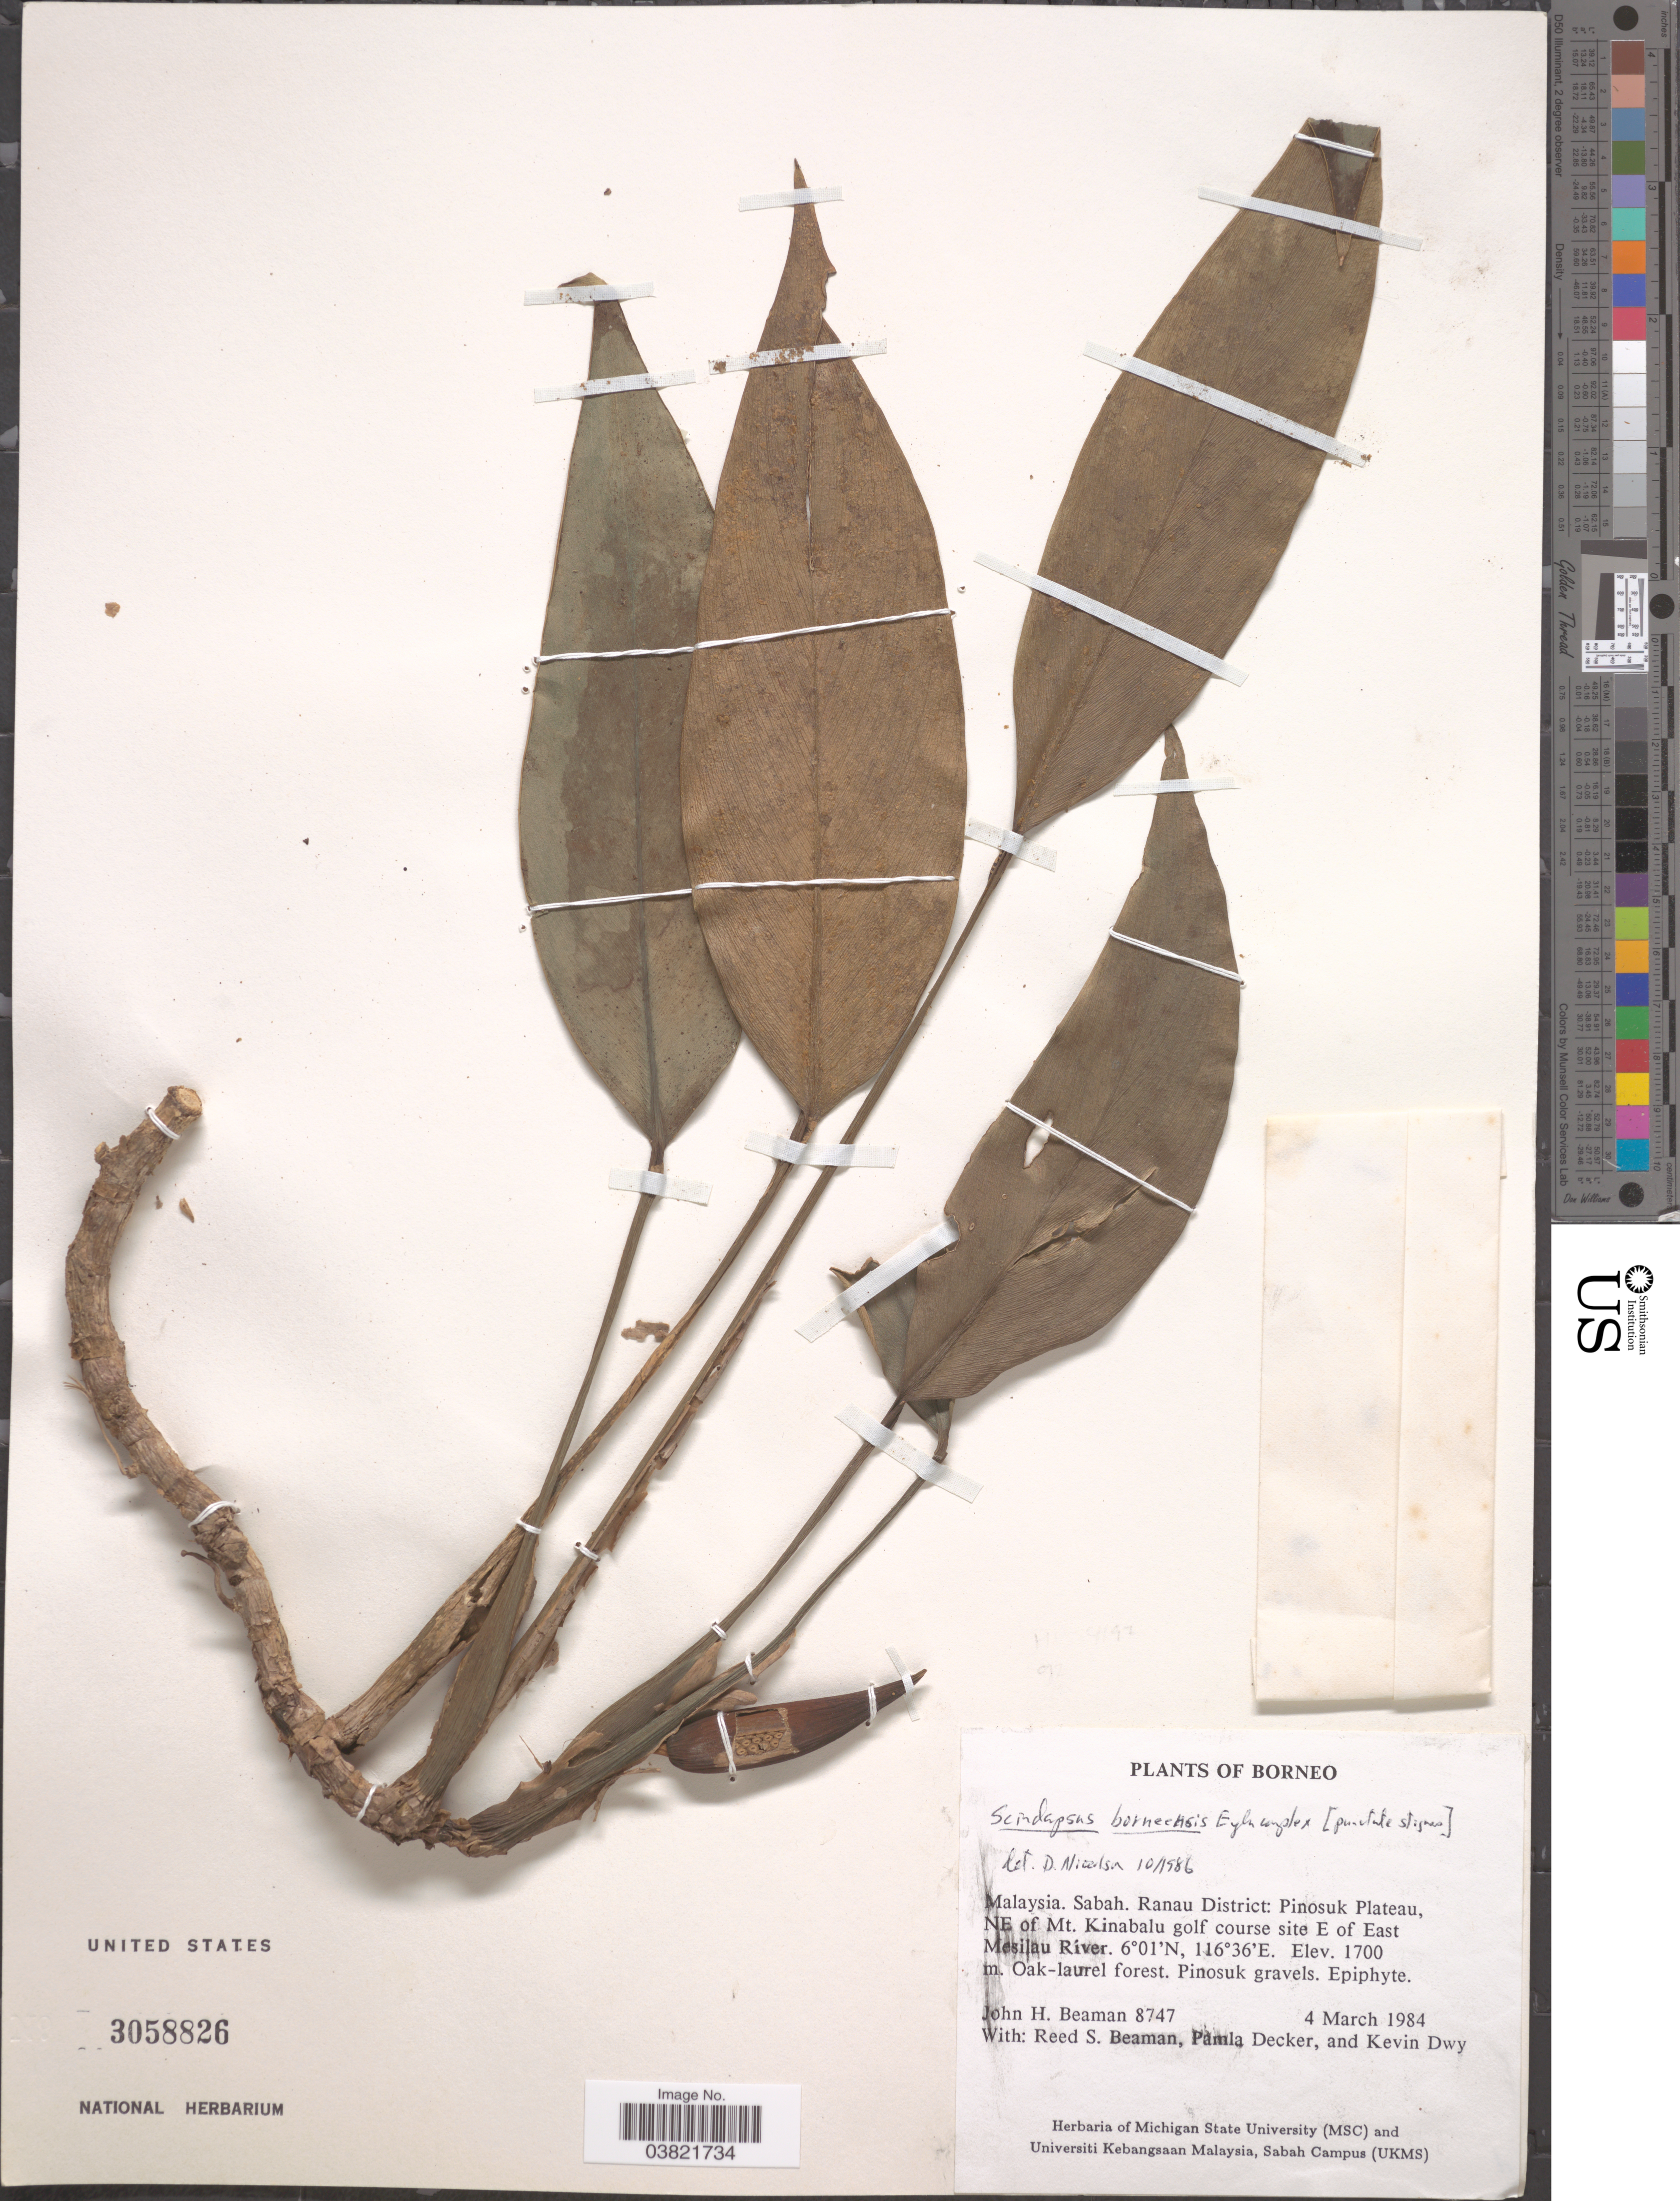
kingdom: Plantae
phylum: Tracheophyta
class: Liliopsida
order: Alismatales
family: Araceae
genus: Scindapsus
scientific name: Scindapsus borneensis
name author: Engl. & K. Krause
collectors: J. H. Beaman, R. S. Beaman, P. Decker & K. Dwy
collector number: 8747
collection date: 1984-03-04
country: Malaysia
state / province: Sabah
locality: Borneo. Ranau District: Pinosuk Plateau, NE of Mt. Kinabalu golf course site E of East Mesilau River.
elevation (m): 1700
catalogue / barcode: US 3058826